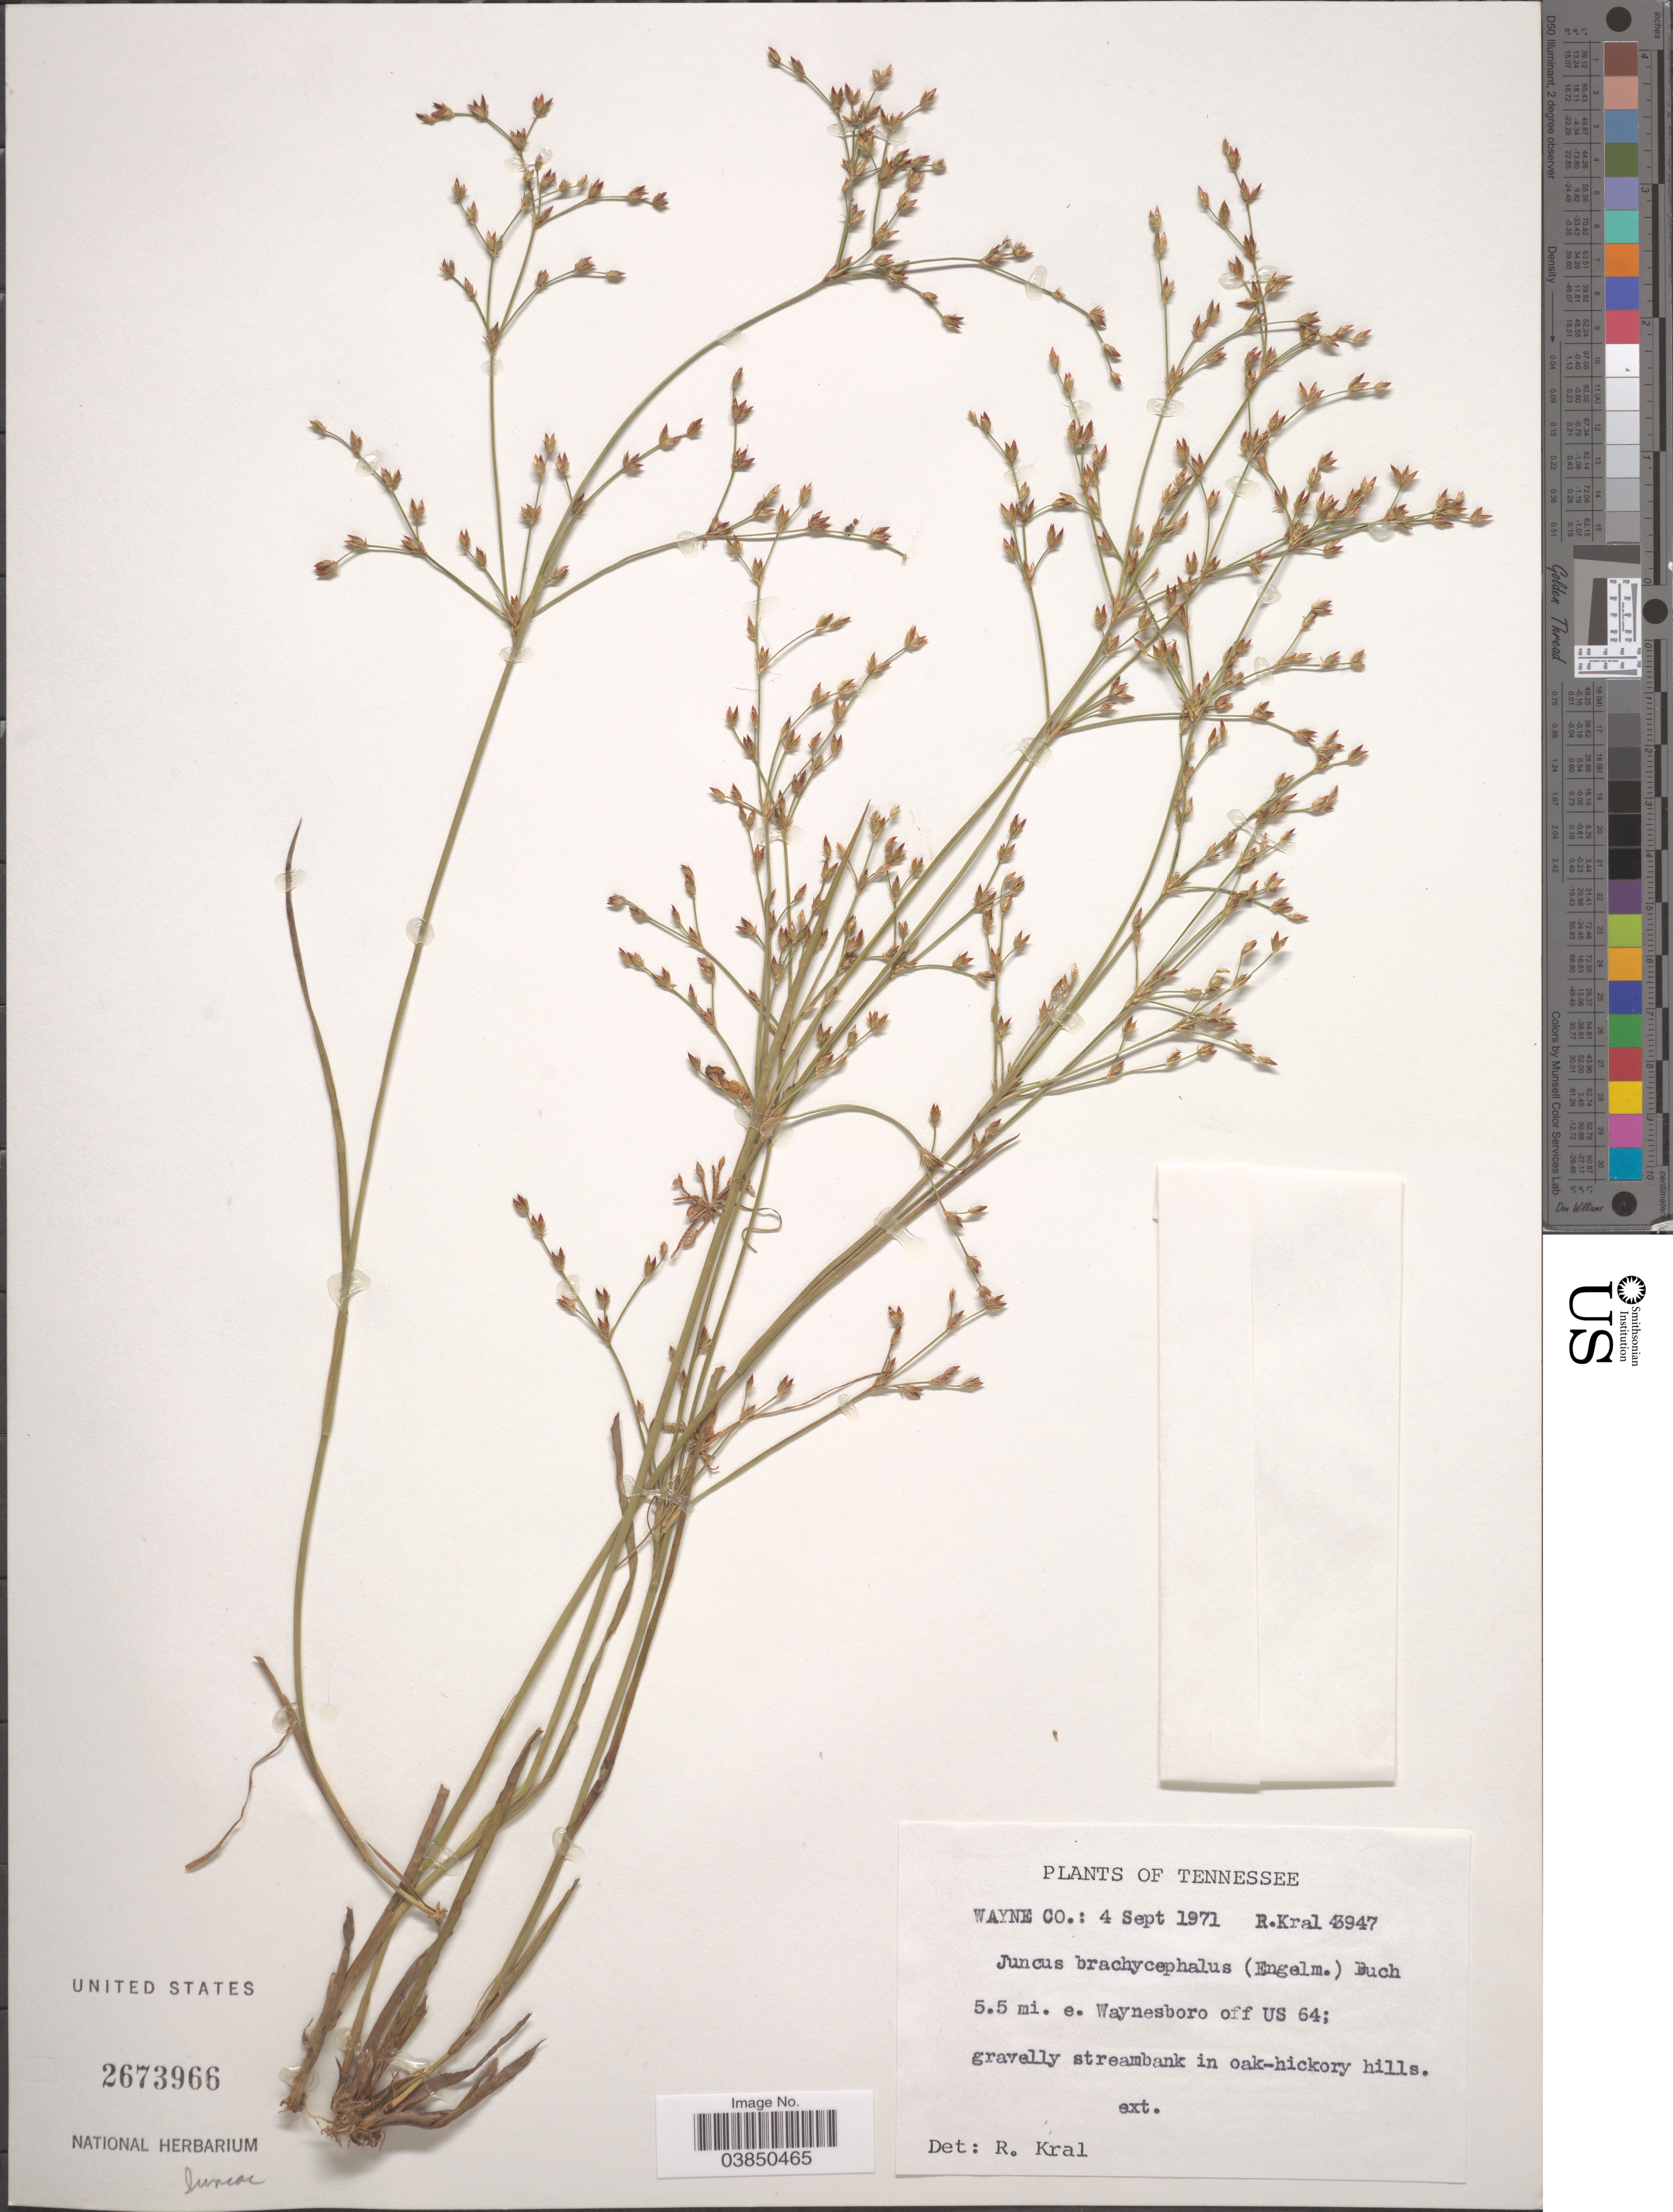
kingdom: Plantae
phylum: Tracheophyta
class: Liliopsida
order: Poales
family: Juncaceae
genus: Juncus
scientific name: Juncus brachycephalus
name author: (Engelm.) Buchenau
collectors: R. Kral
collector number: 43947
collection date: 1971-09-04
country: United States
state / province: Tennessee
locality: Wayne Co. 5.5 mi. e. Waynesboro off US 64.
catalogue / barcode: US 2673966